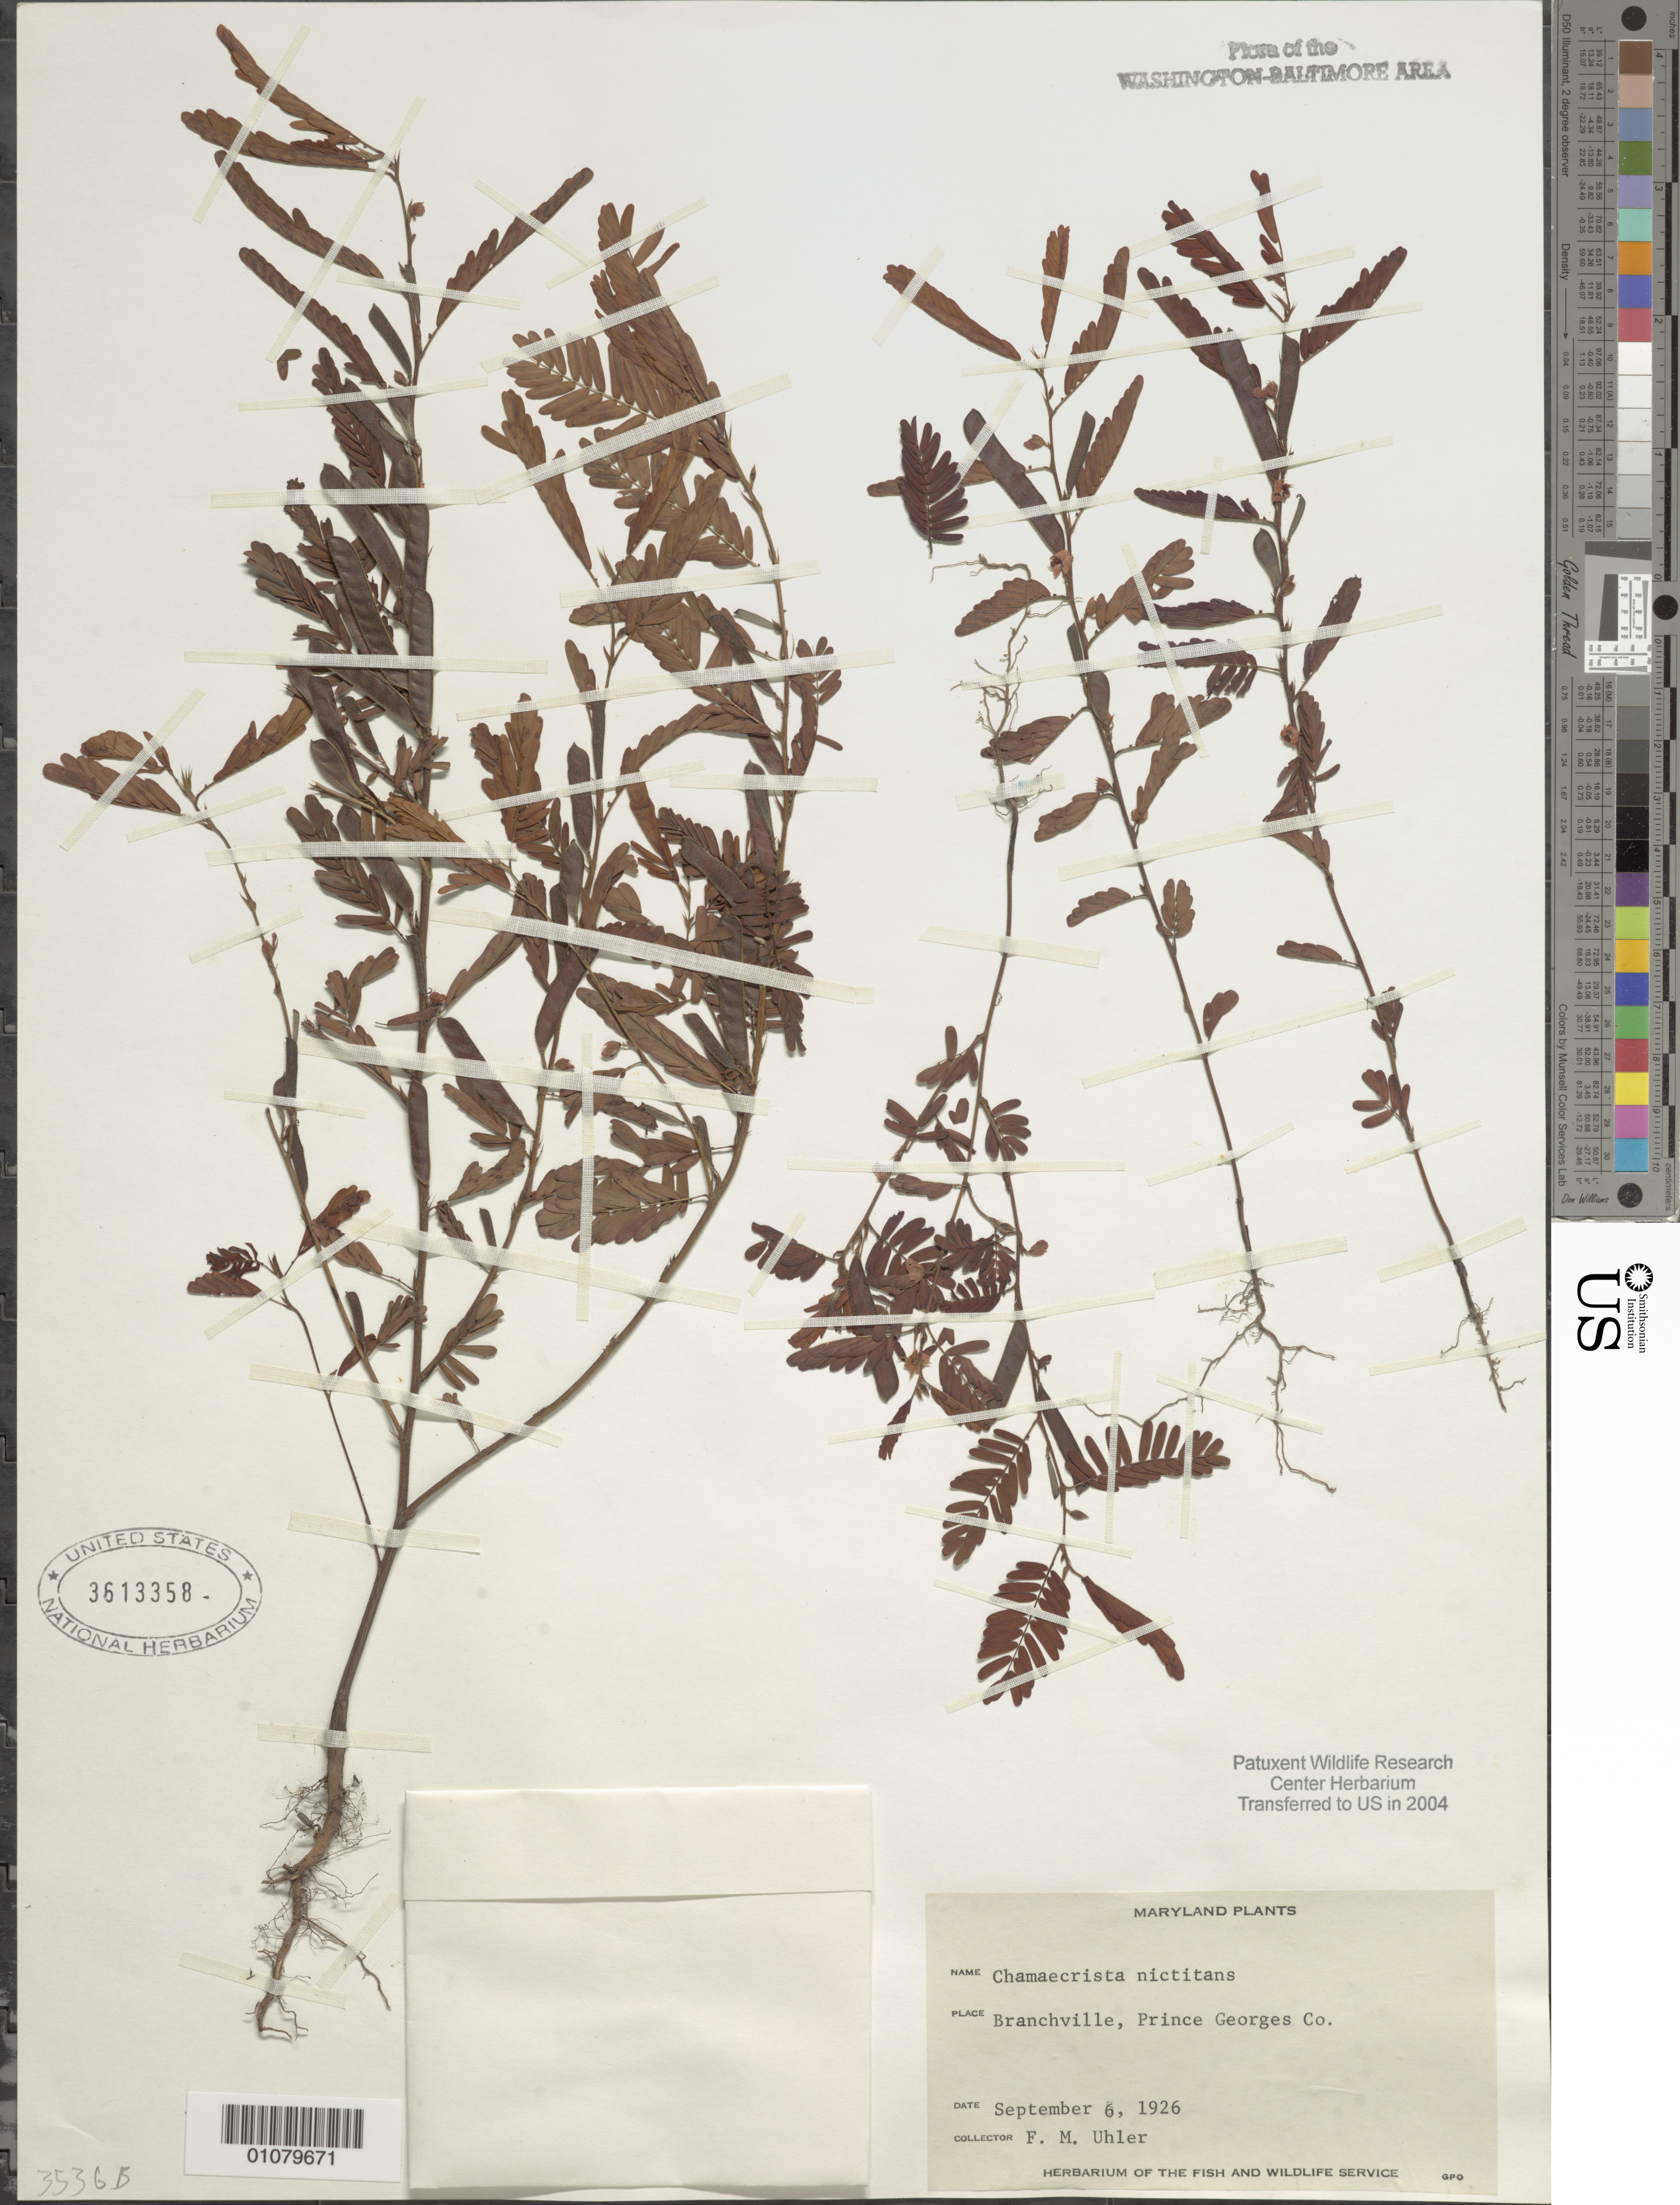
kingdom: Plantae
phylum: Tracheophyta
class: Magnoliopsida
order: Fabales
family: Fabaceae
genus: Chamaecrista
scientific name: Chamaecrista nictitans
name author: (L.) Moench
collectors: F. M. Uhler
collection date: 1926-09-06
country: United States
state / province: Maryland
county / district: Prince George's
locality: Branchville.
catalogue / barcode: US 3613358